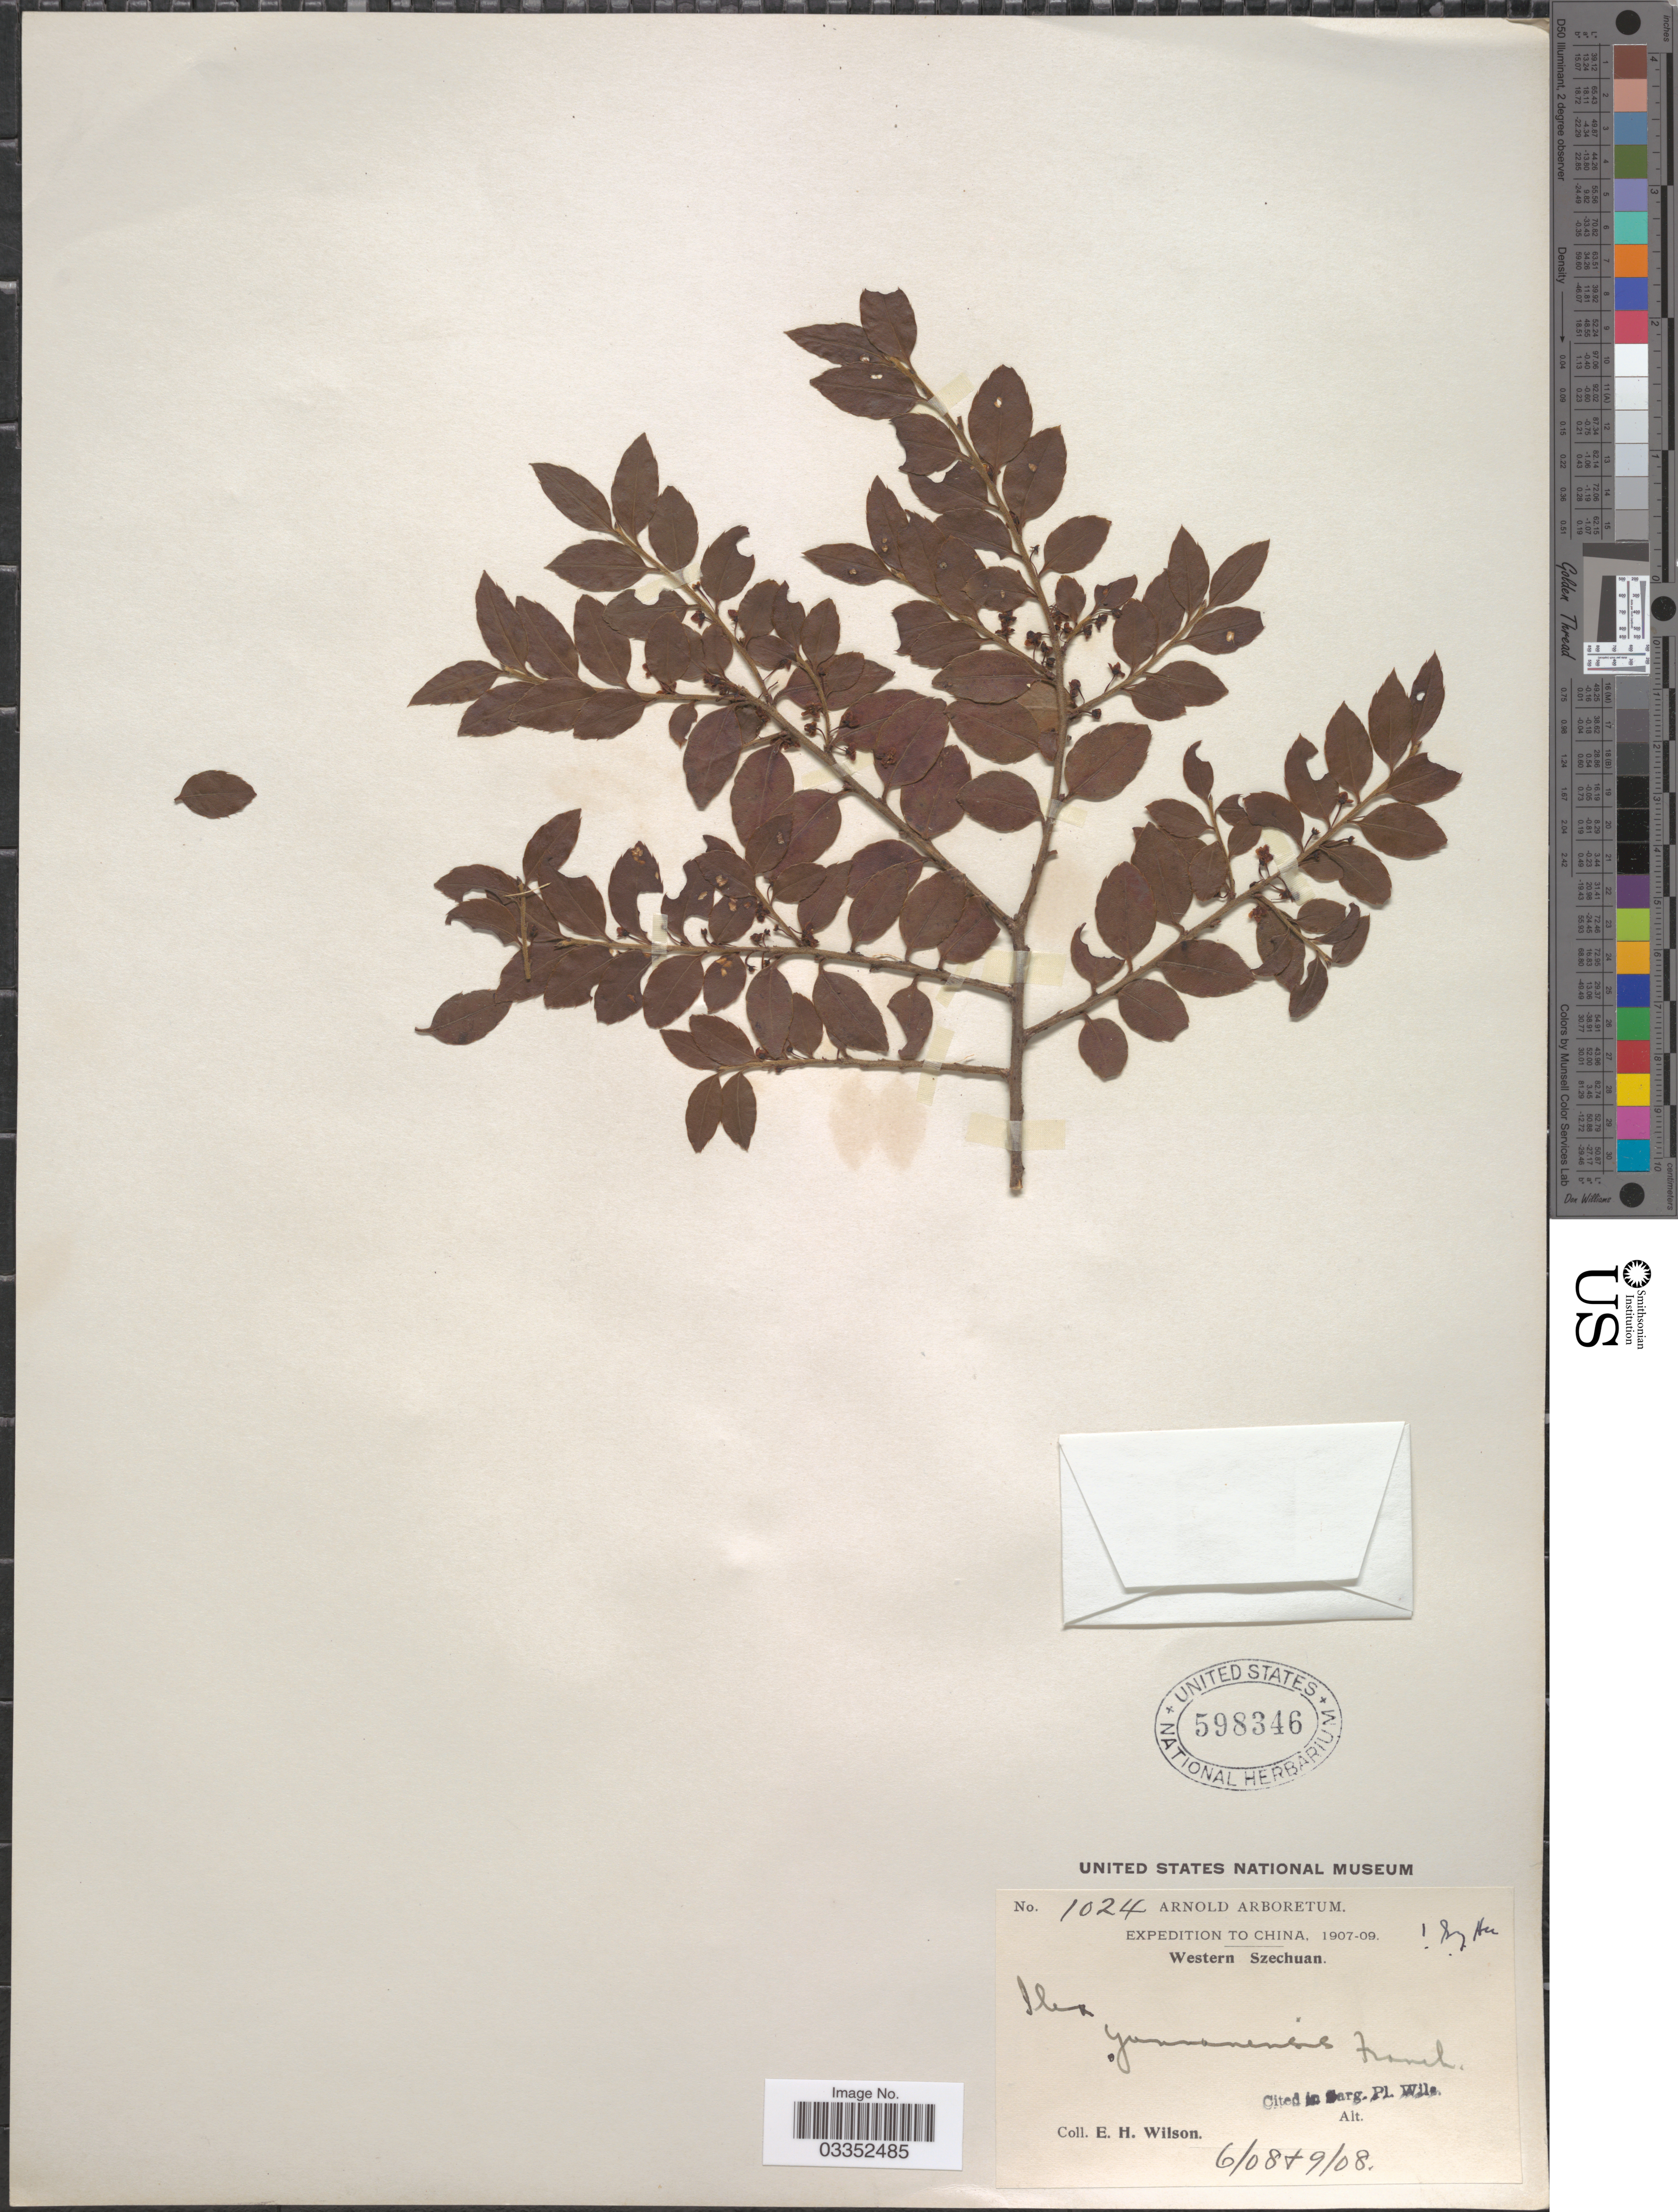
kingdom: Plantae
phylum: Tracheophyta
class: Magnoliopsida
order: Aquifoliales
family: Aquifoliaceae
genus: Ilex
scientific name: Ilex yunnanensis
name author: Franch.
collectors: E. Wilson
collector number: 1024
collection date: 1908-06/1908-09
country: China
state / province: Sichuan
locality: Western Szechuan.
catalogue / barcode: US 598346